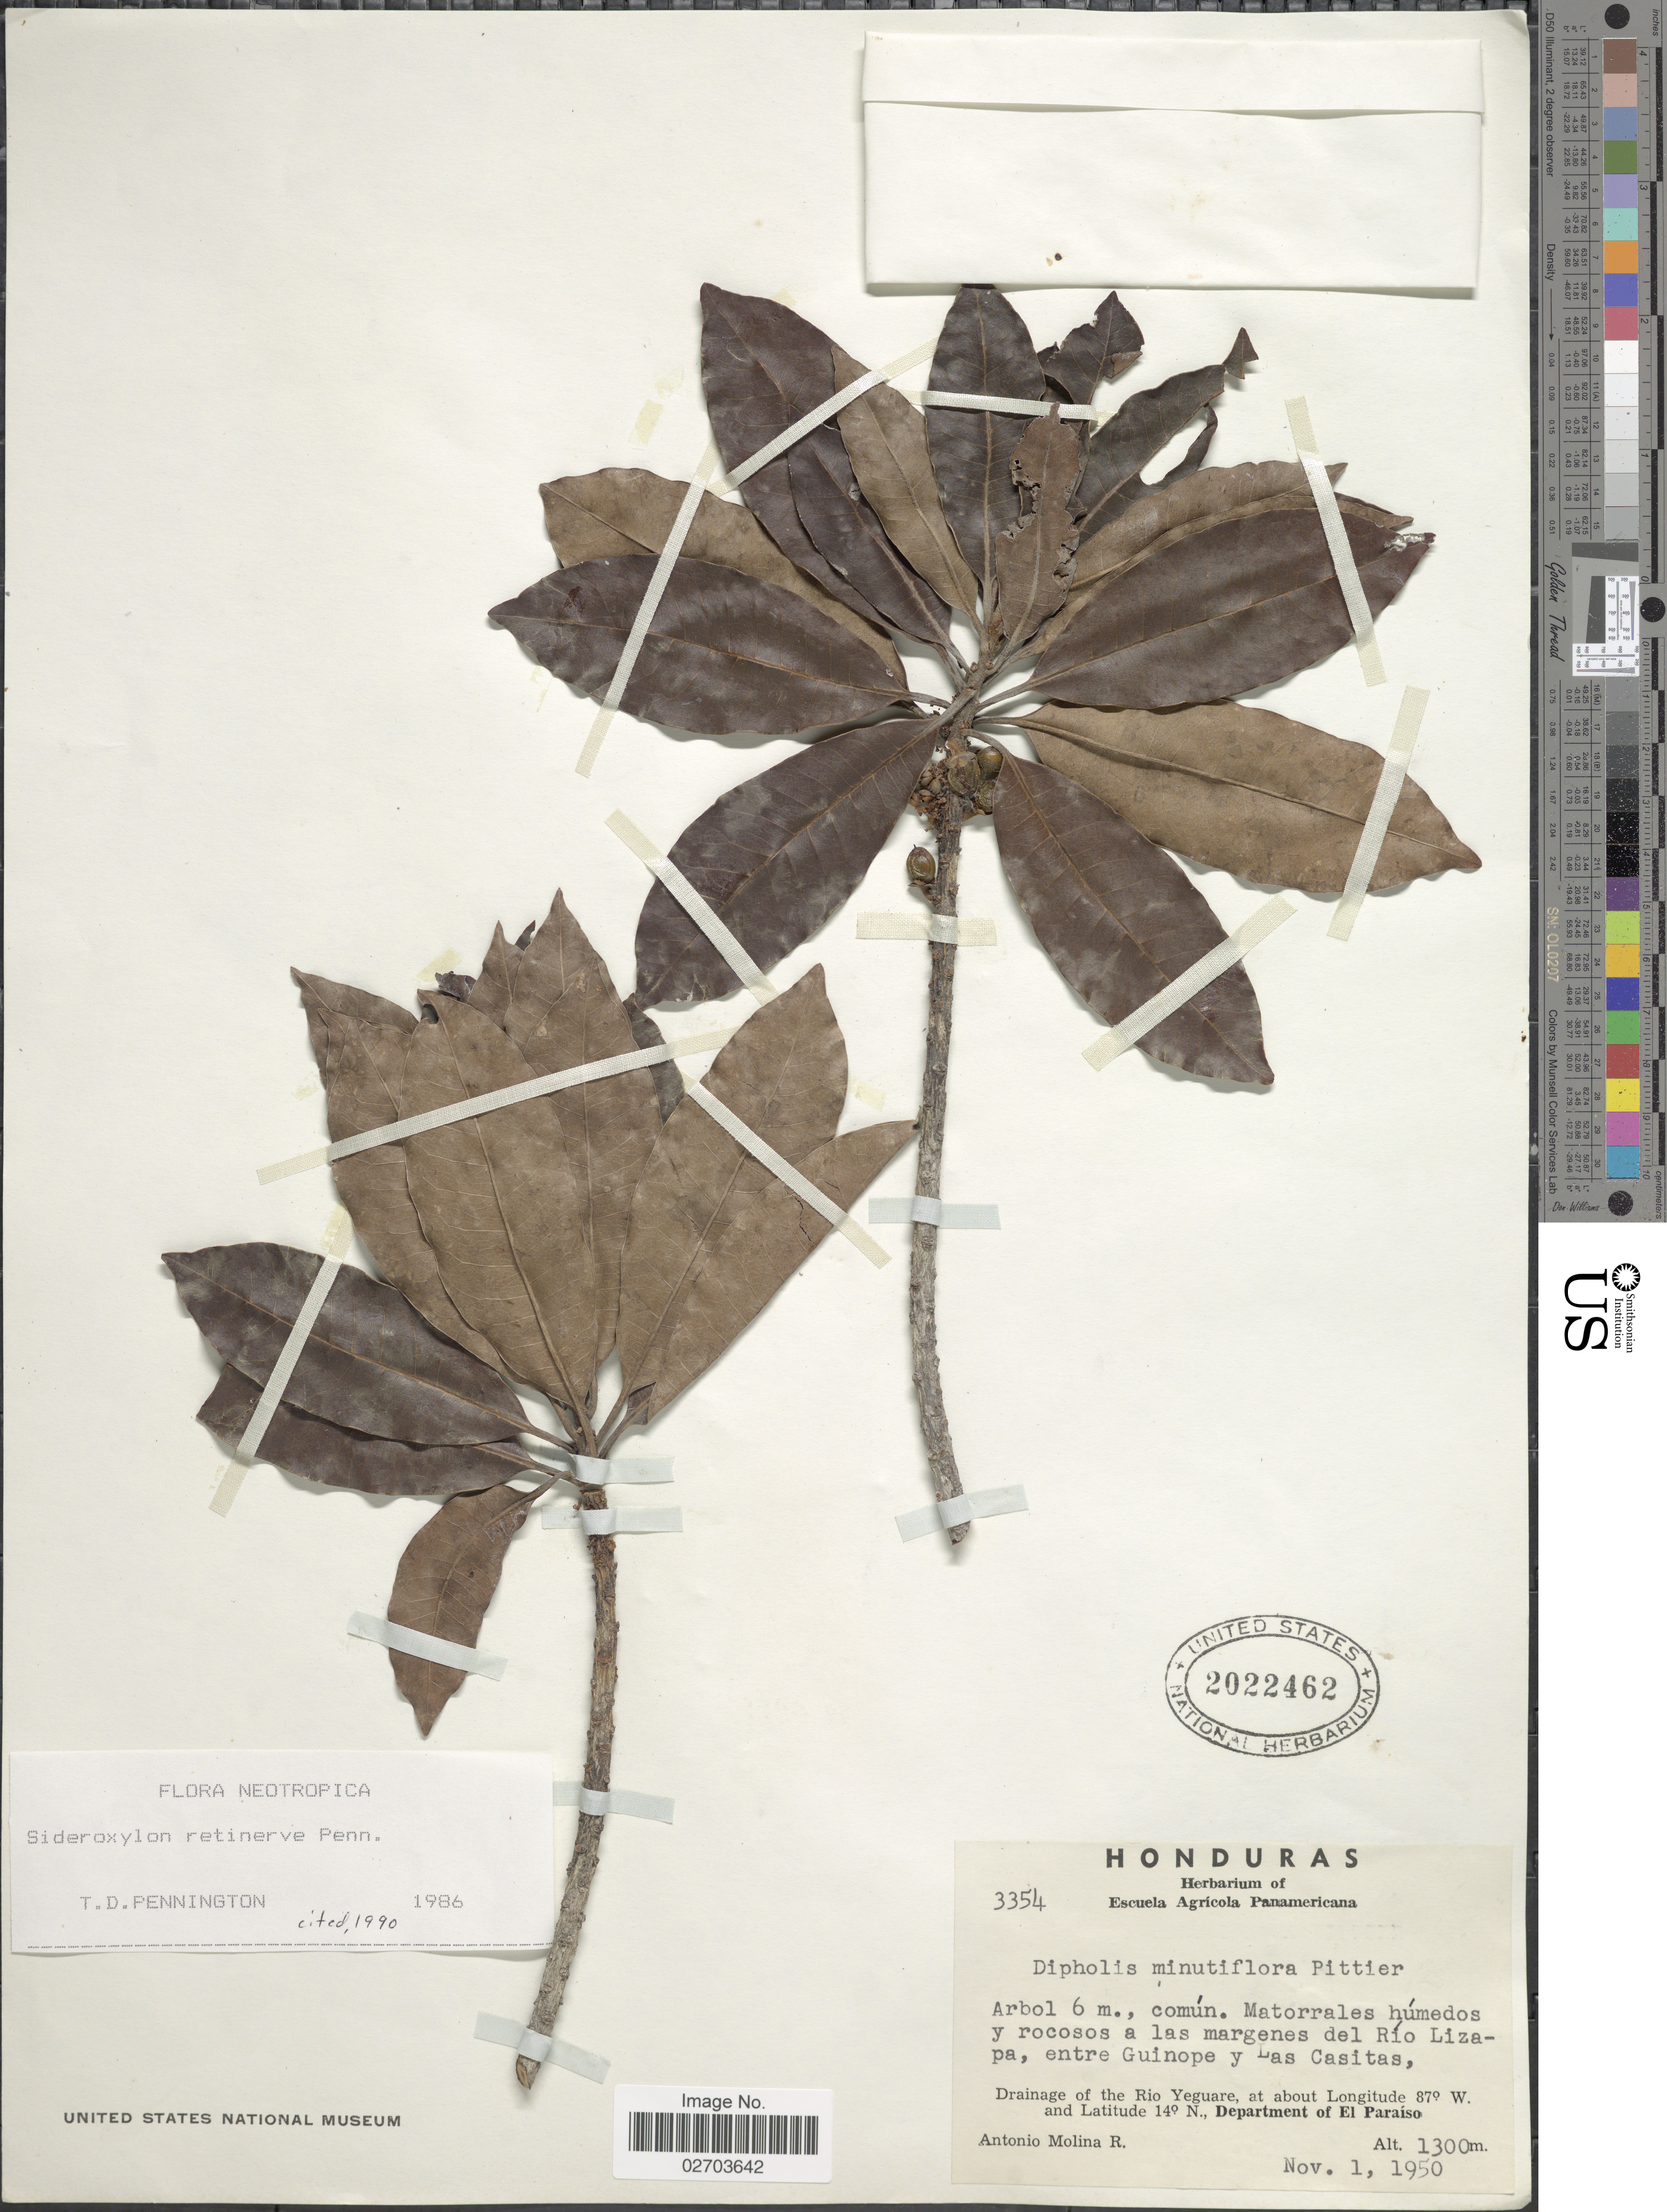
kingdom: Plantae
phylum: Tracheophyta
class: Magnoliopsida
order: Ericales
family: Sapotaceae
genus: Sideroxylon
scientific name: Sideroxylon retinerve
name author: T.D. Penn.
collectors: A. Molina R.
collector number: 3354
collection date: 1950-11-01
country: Honduras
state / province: El Paraíso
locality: Comun. Matorrales humedos y rocosos a las margenes del Rio Lizapa, entre Guinope y Las Casitas, Drainage of the Rio Yeguare.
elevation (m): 1300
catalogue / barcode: US 2022462